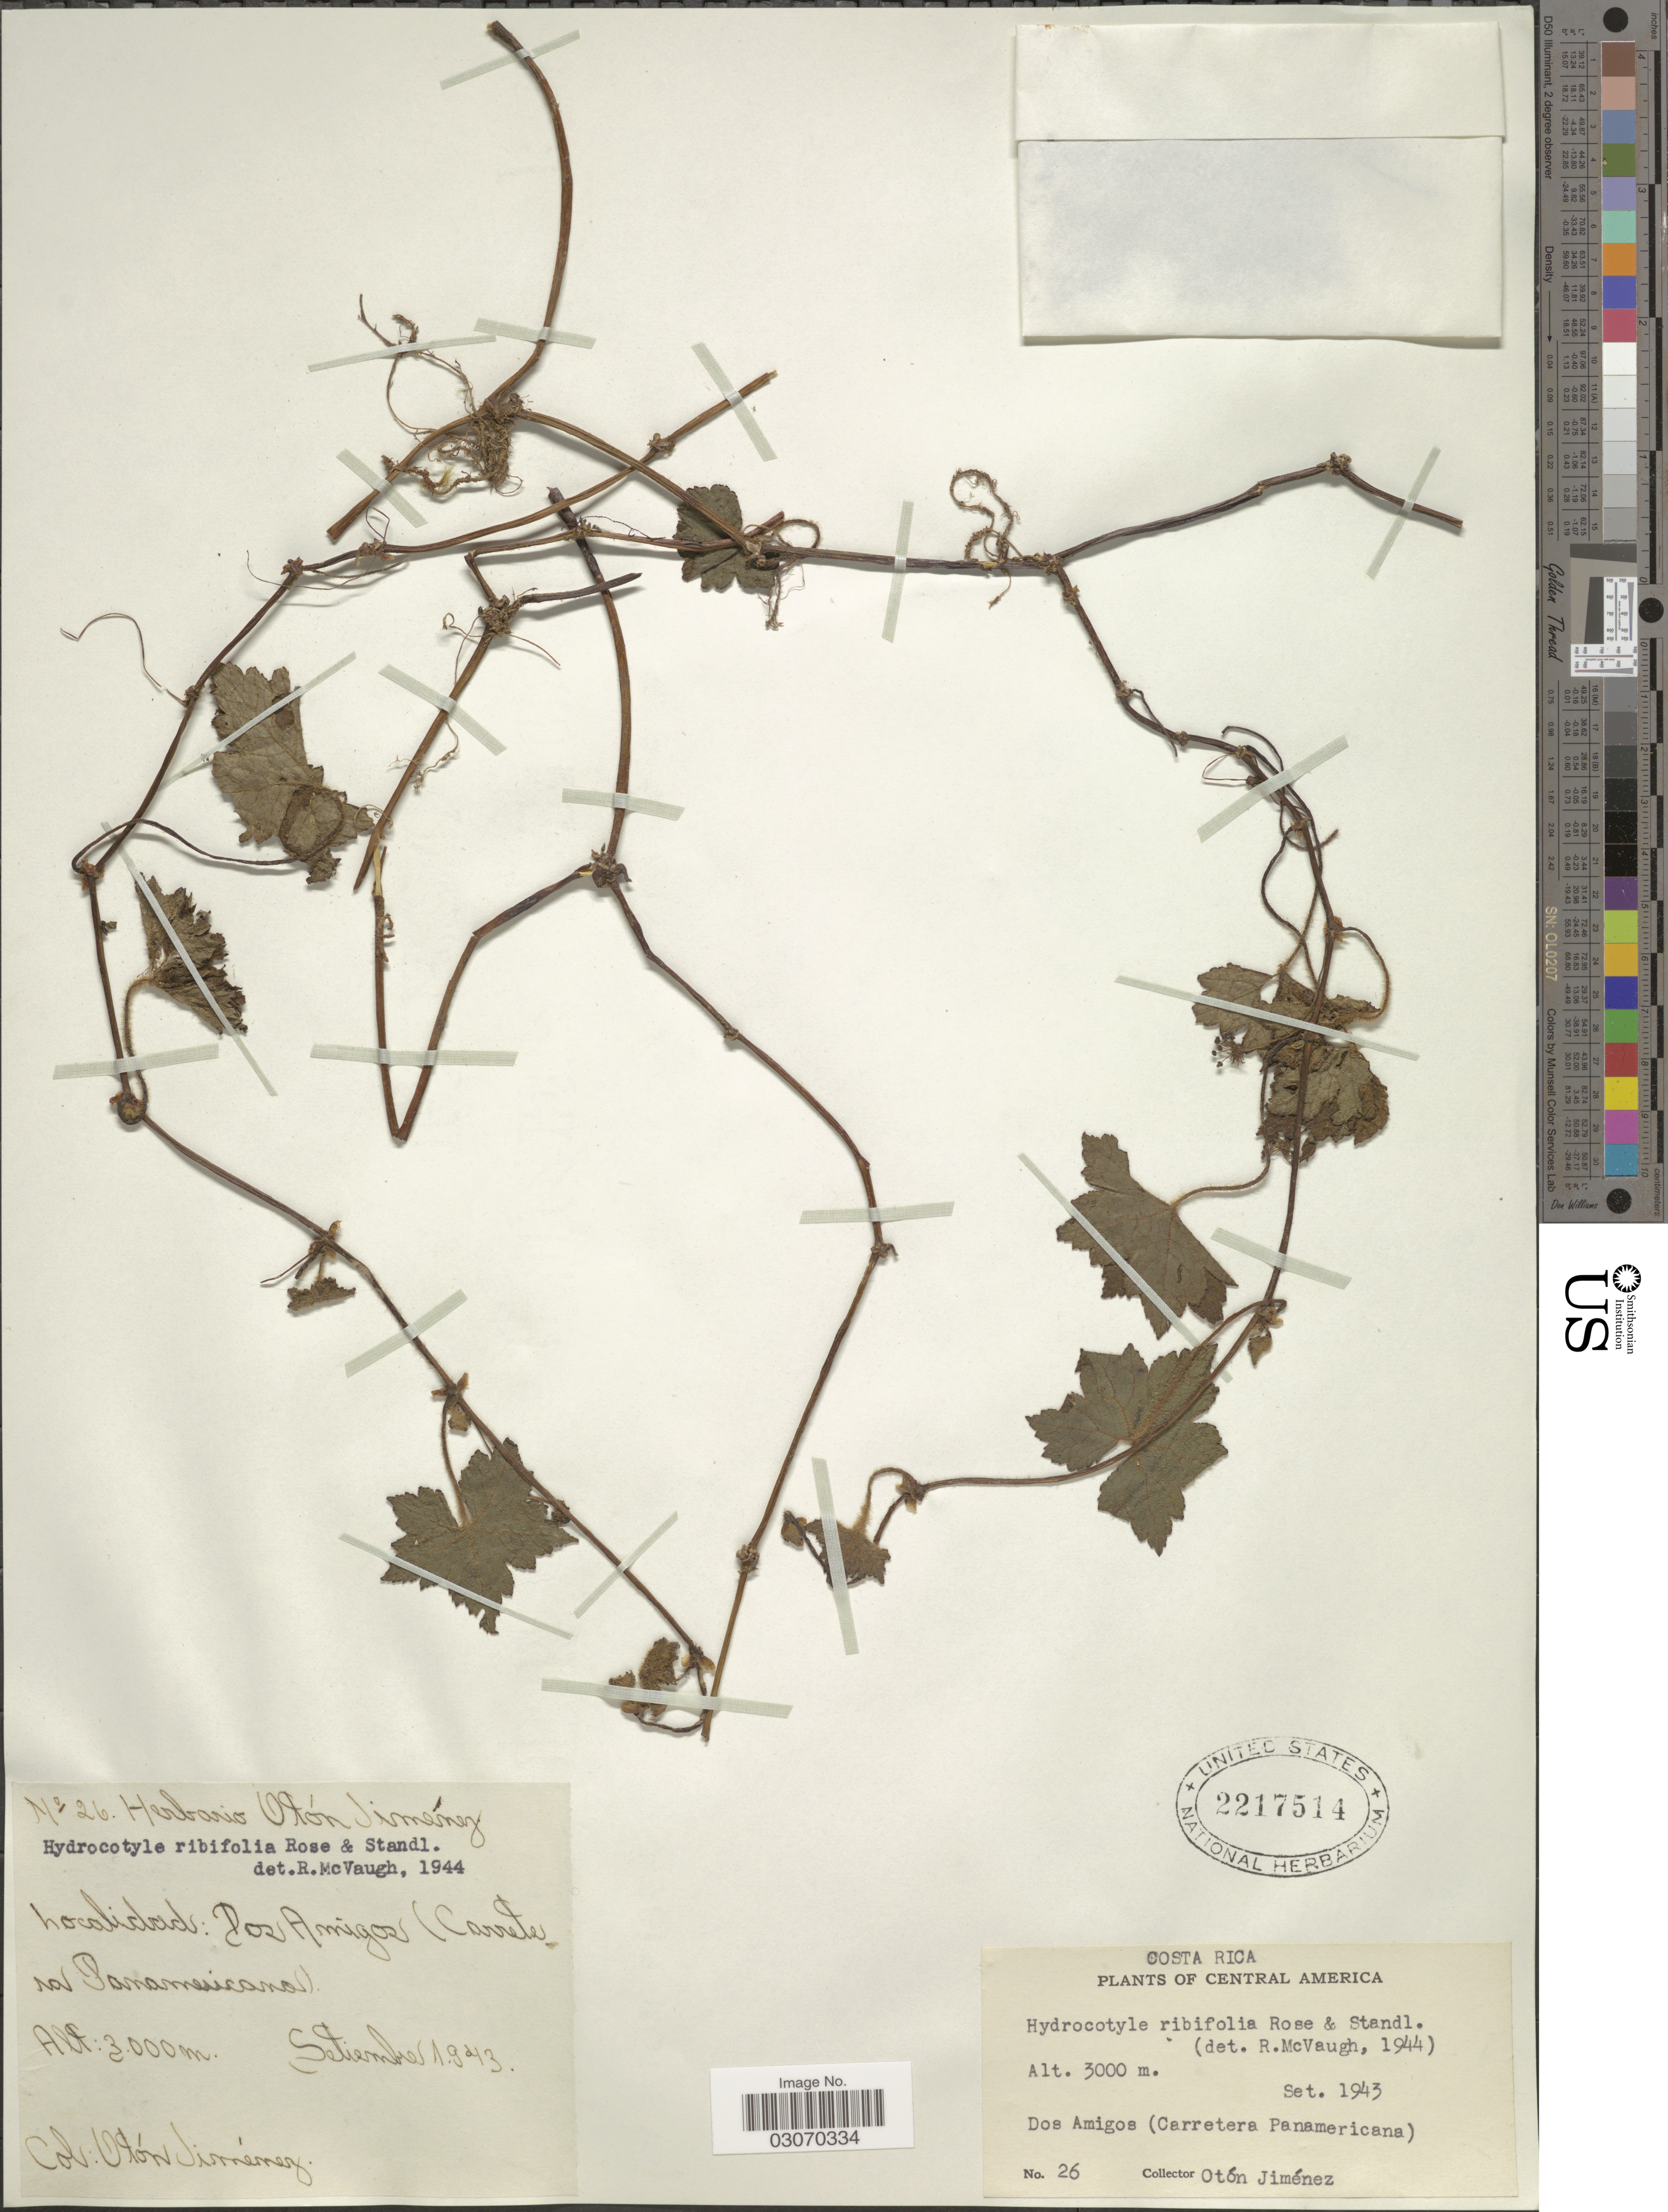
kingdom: Plantae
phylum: Tracheophyta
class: Magnoliopsida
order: Apiales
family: Araliaceae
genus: Hydrocotyle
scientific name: Hydrocotyle ribifolia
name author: Rose & Standl.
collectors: O. Jimenez L.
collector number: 26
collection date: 1943-09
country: Costa Rica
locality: Dos Amigos (Carretera Panamericana).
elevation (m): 3000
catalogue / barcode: US 2217514